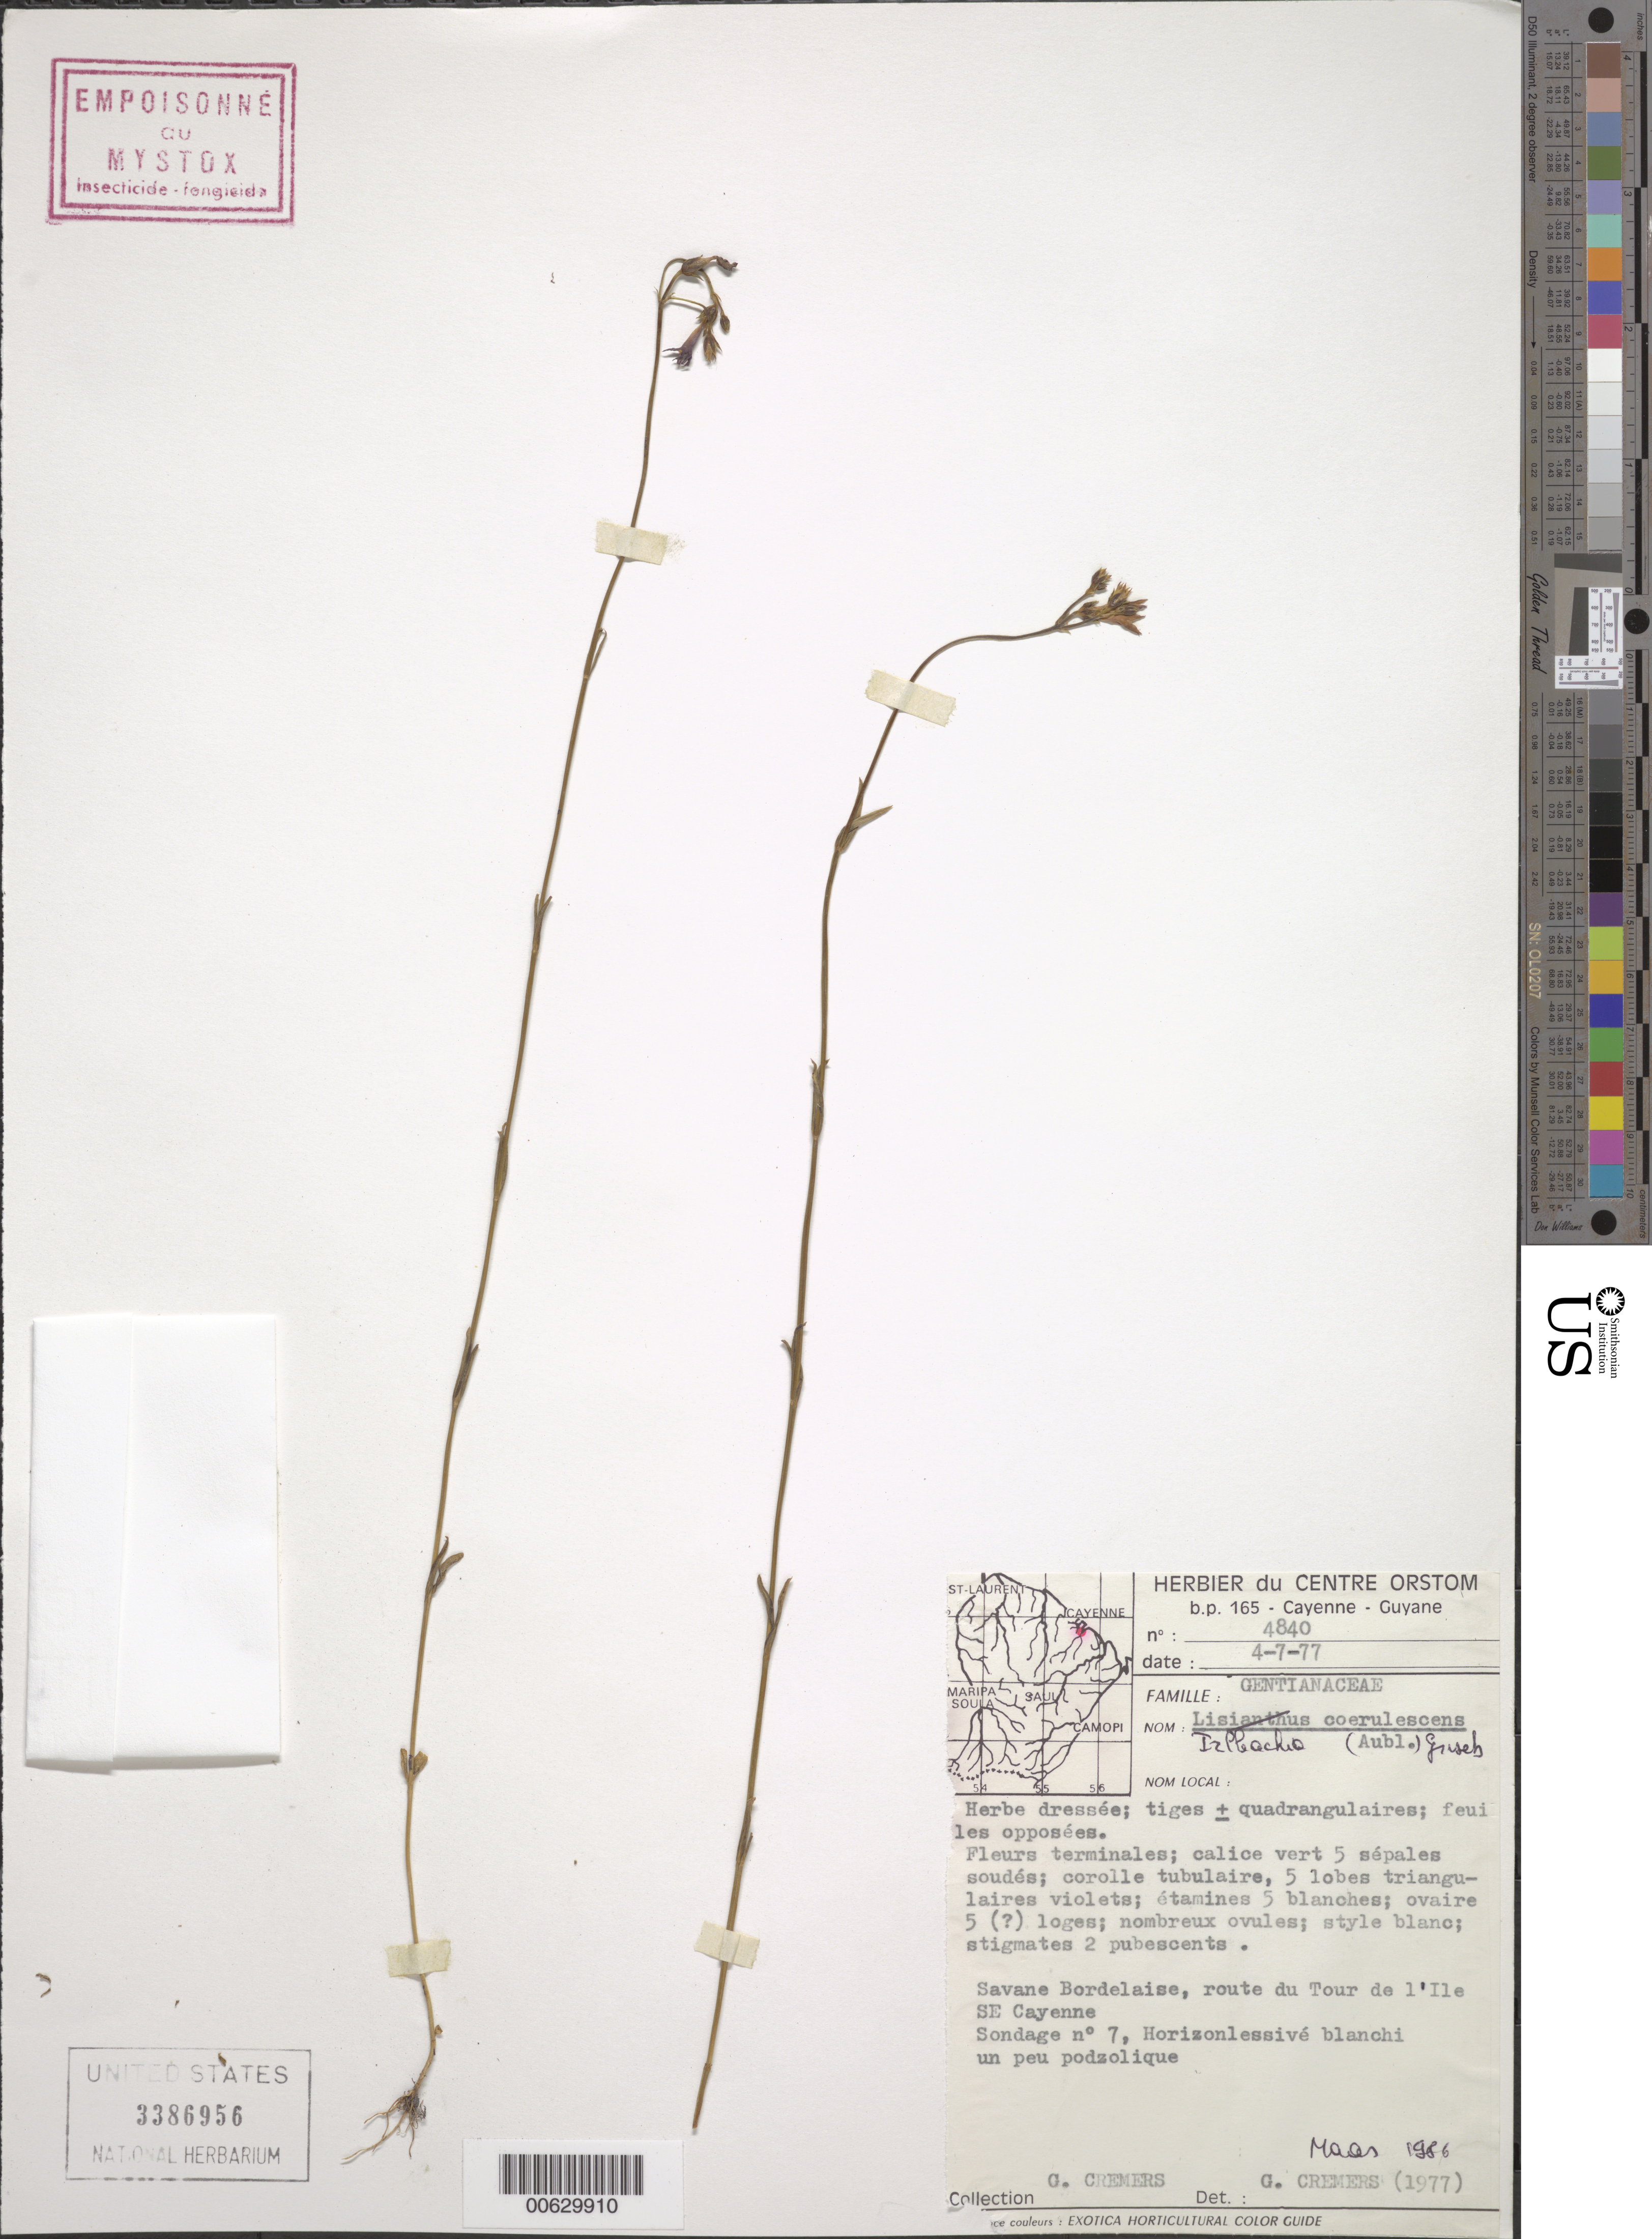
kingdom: Plantae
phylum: Tracheophyta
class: Magnoliopsida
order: Gentianales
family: Gentianaceae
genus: Irlbachia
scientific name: Irlbachia caerulescens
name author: (Aubl.) Griseb.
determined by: Maas, Paul J. M.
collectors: G. Cremers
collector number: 4840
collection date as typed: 4-Jul-77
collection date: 1977-07-04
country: French Guiana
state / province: Cayenne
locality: Cayenne, route du tour de l'Ile SE Cayenne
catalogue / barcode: US 3386956